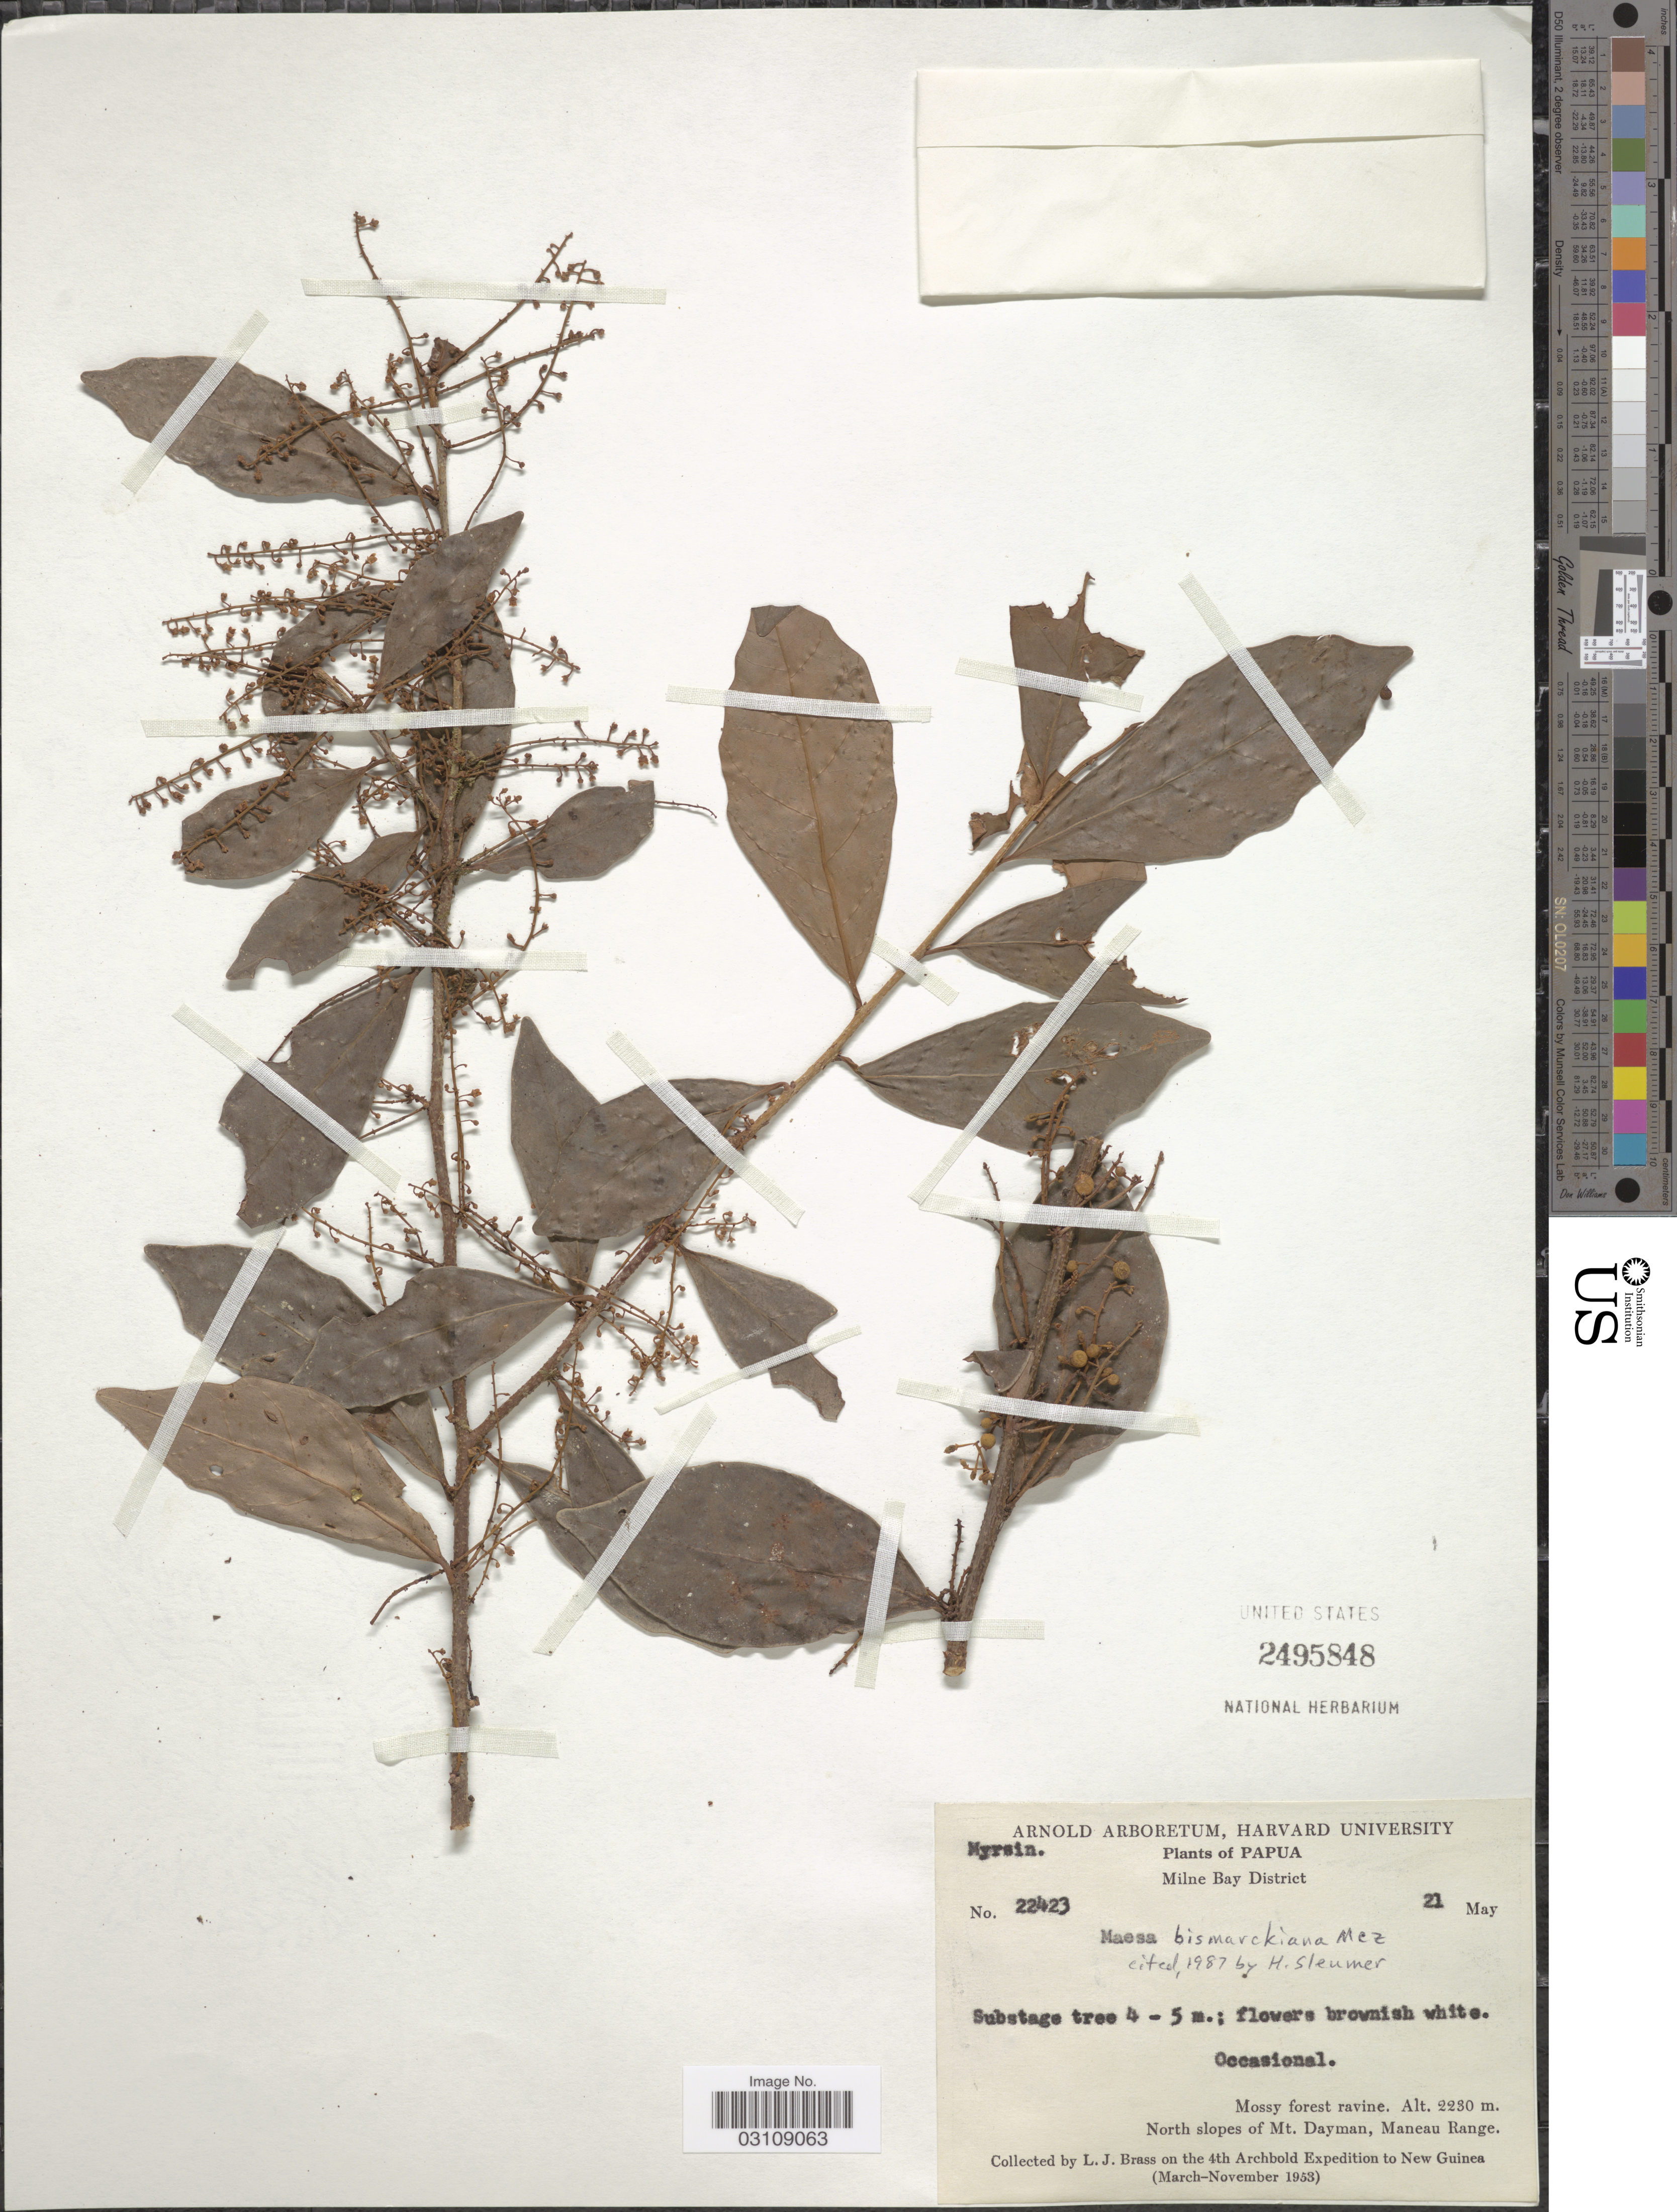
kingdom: Plantae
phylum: Tracheophyta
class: Magnoliopsida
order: Ericales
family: Primulaceae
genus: Maesa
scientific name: Maesa bismarckiana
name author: Mez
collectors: L. J. Brass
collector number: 22423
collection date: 1953-05-21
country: Papua New Guinea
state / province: Milne Bay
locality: Milne Bay District, North slopes of Mt. Dayman, Maneau Range. New Guinea.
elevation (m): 2230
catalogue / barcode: US 2495848